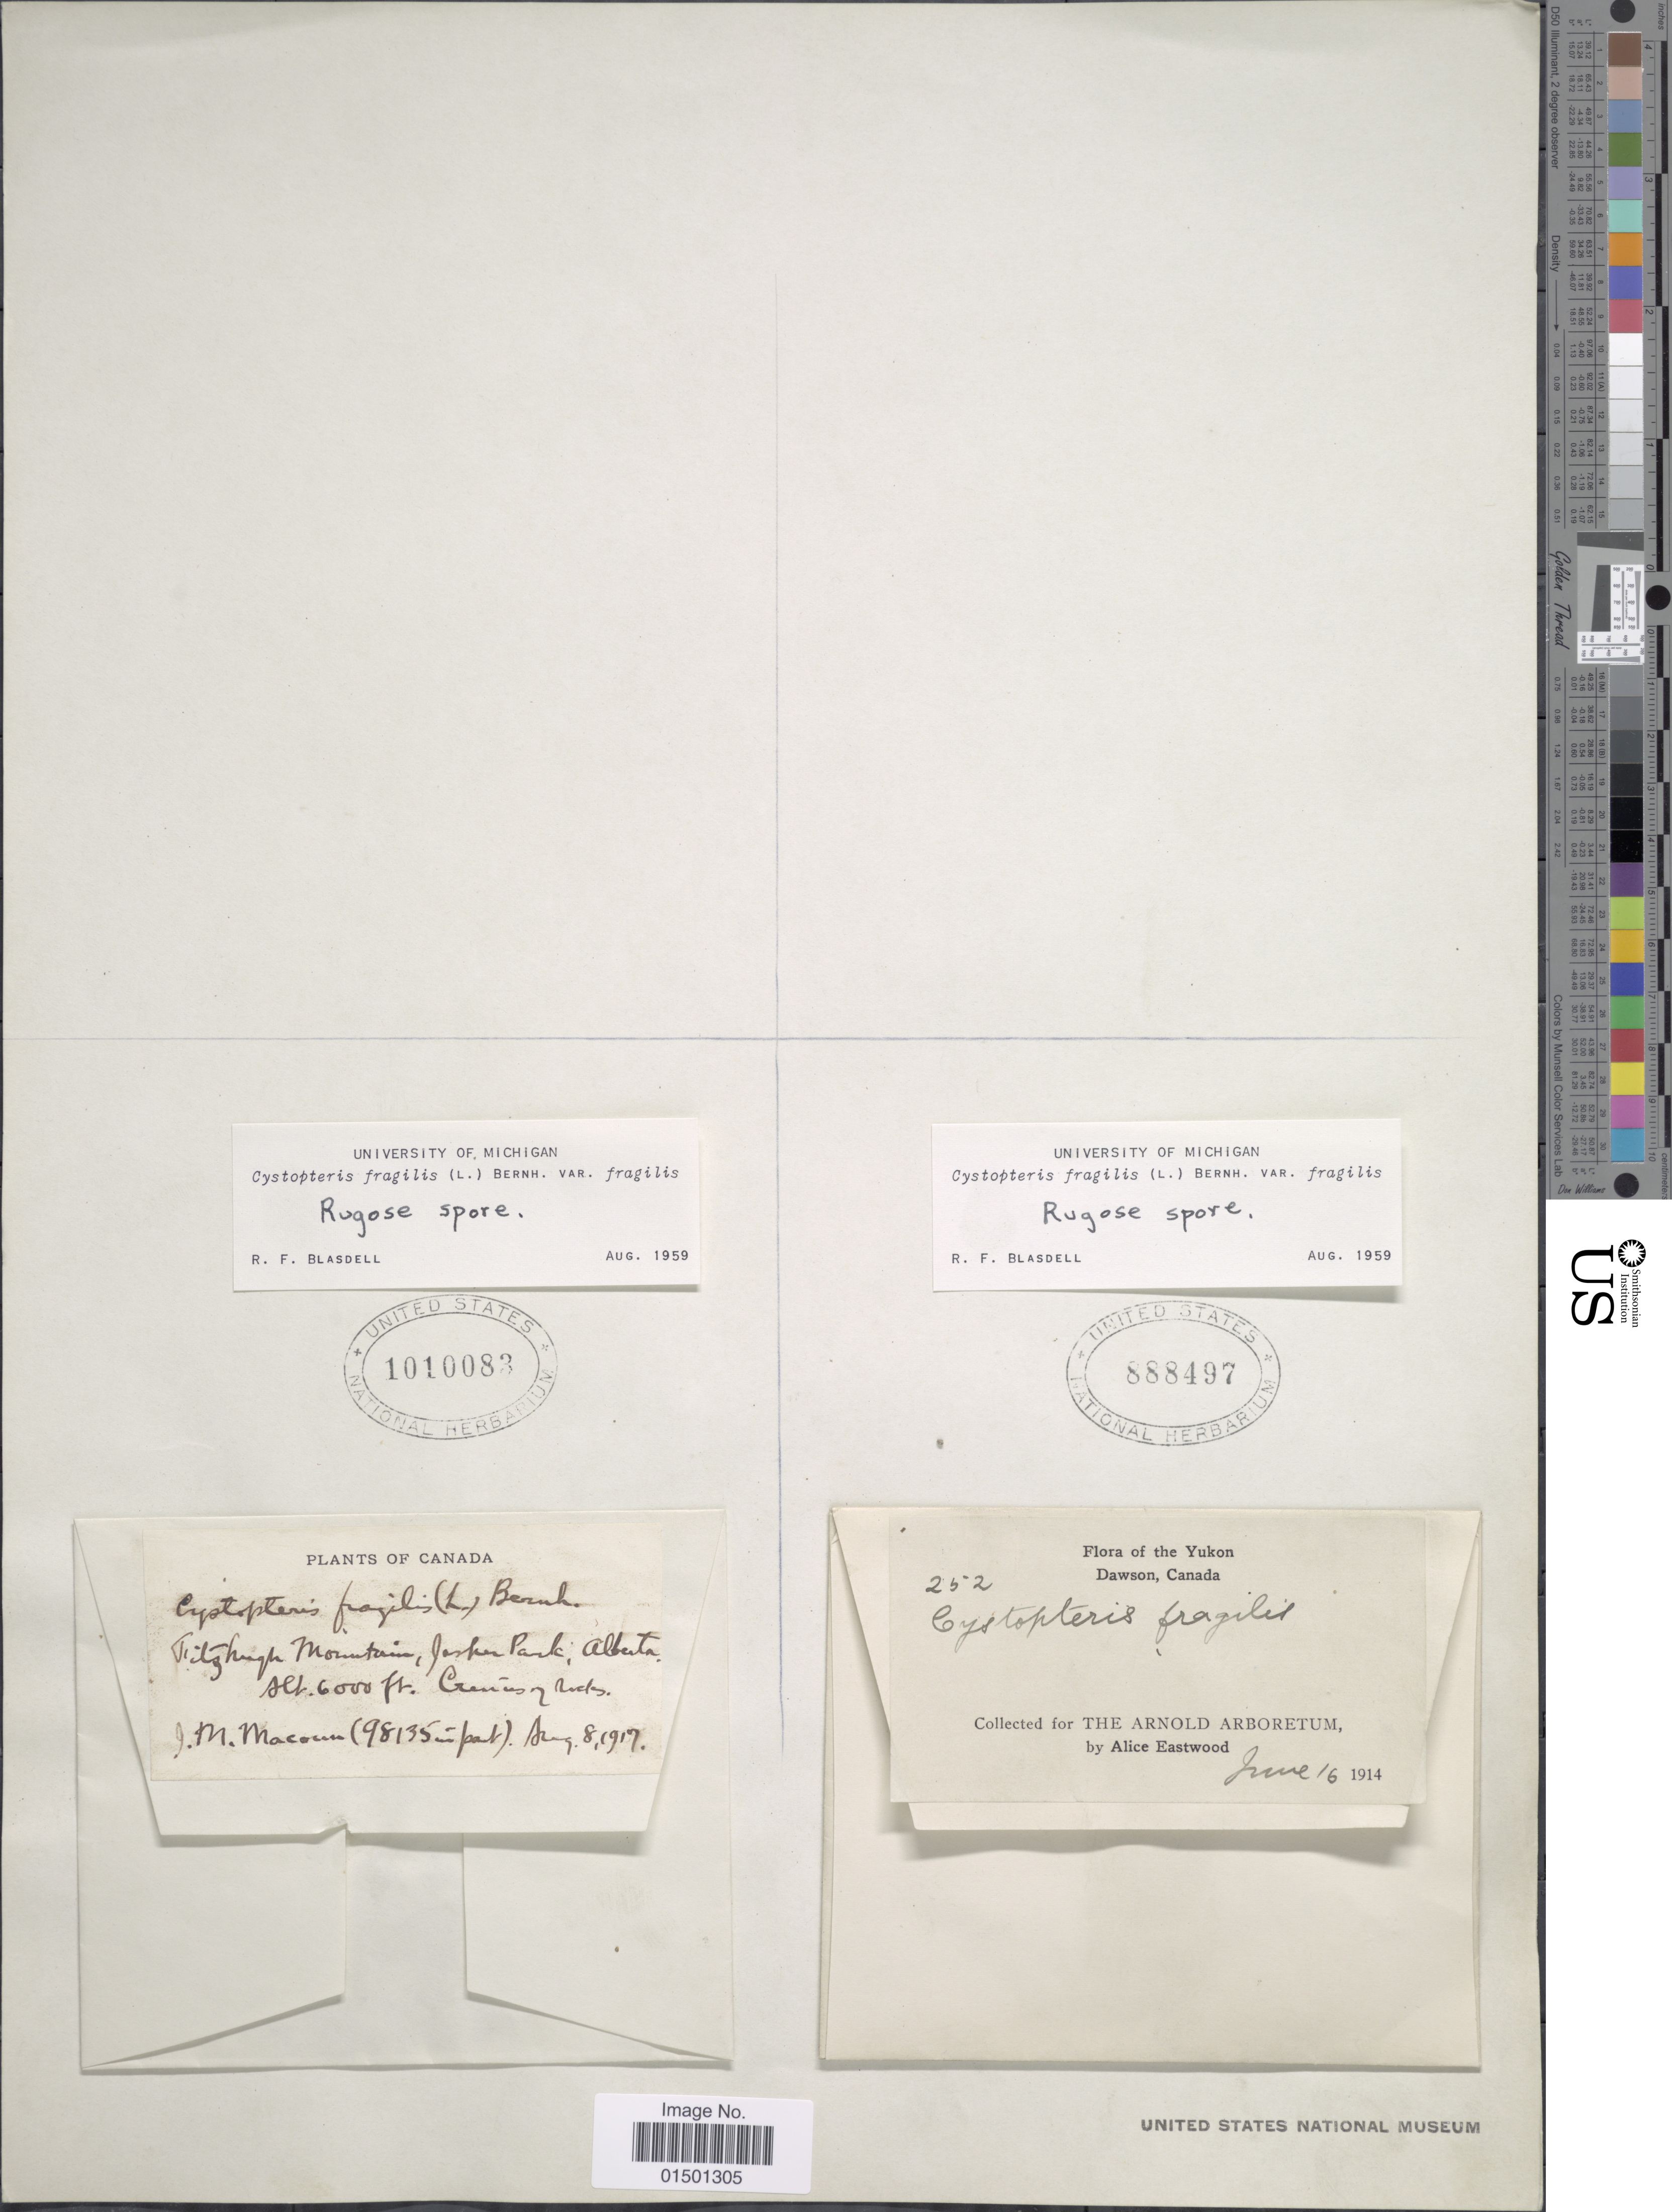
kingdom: Plantae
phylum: Tracheophyta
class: Polypodiopsida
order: Polypodiales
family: Cystopteridaceae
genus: Cystopteris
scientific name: Cystopteris fragilis var. dickieana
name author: B. Boivin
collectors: J. M. Macoun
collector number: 98135*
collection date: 1919-08-08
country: Canada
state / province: Alberta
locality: Fitzhugh Mountain, Jasper Park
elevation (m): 1829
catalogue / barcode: US 1010083